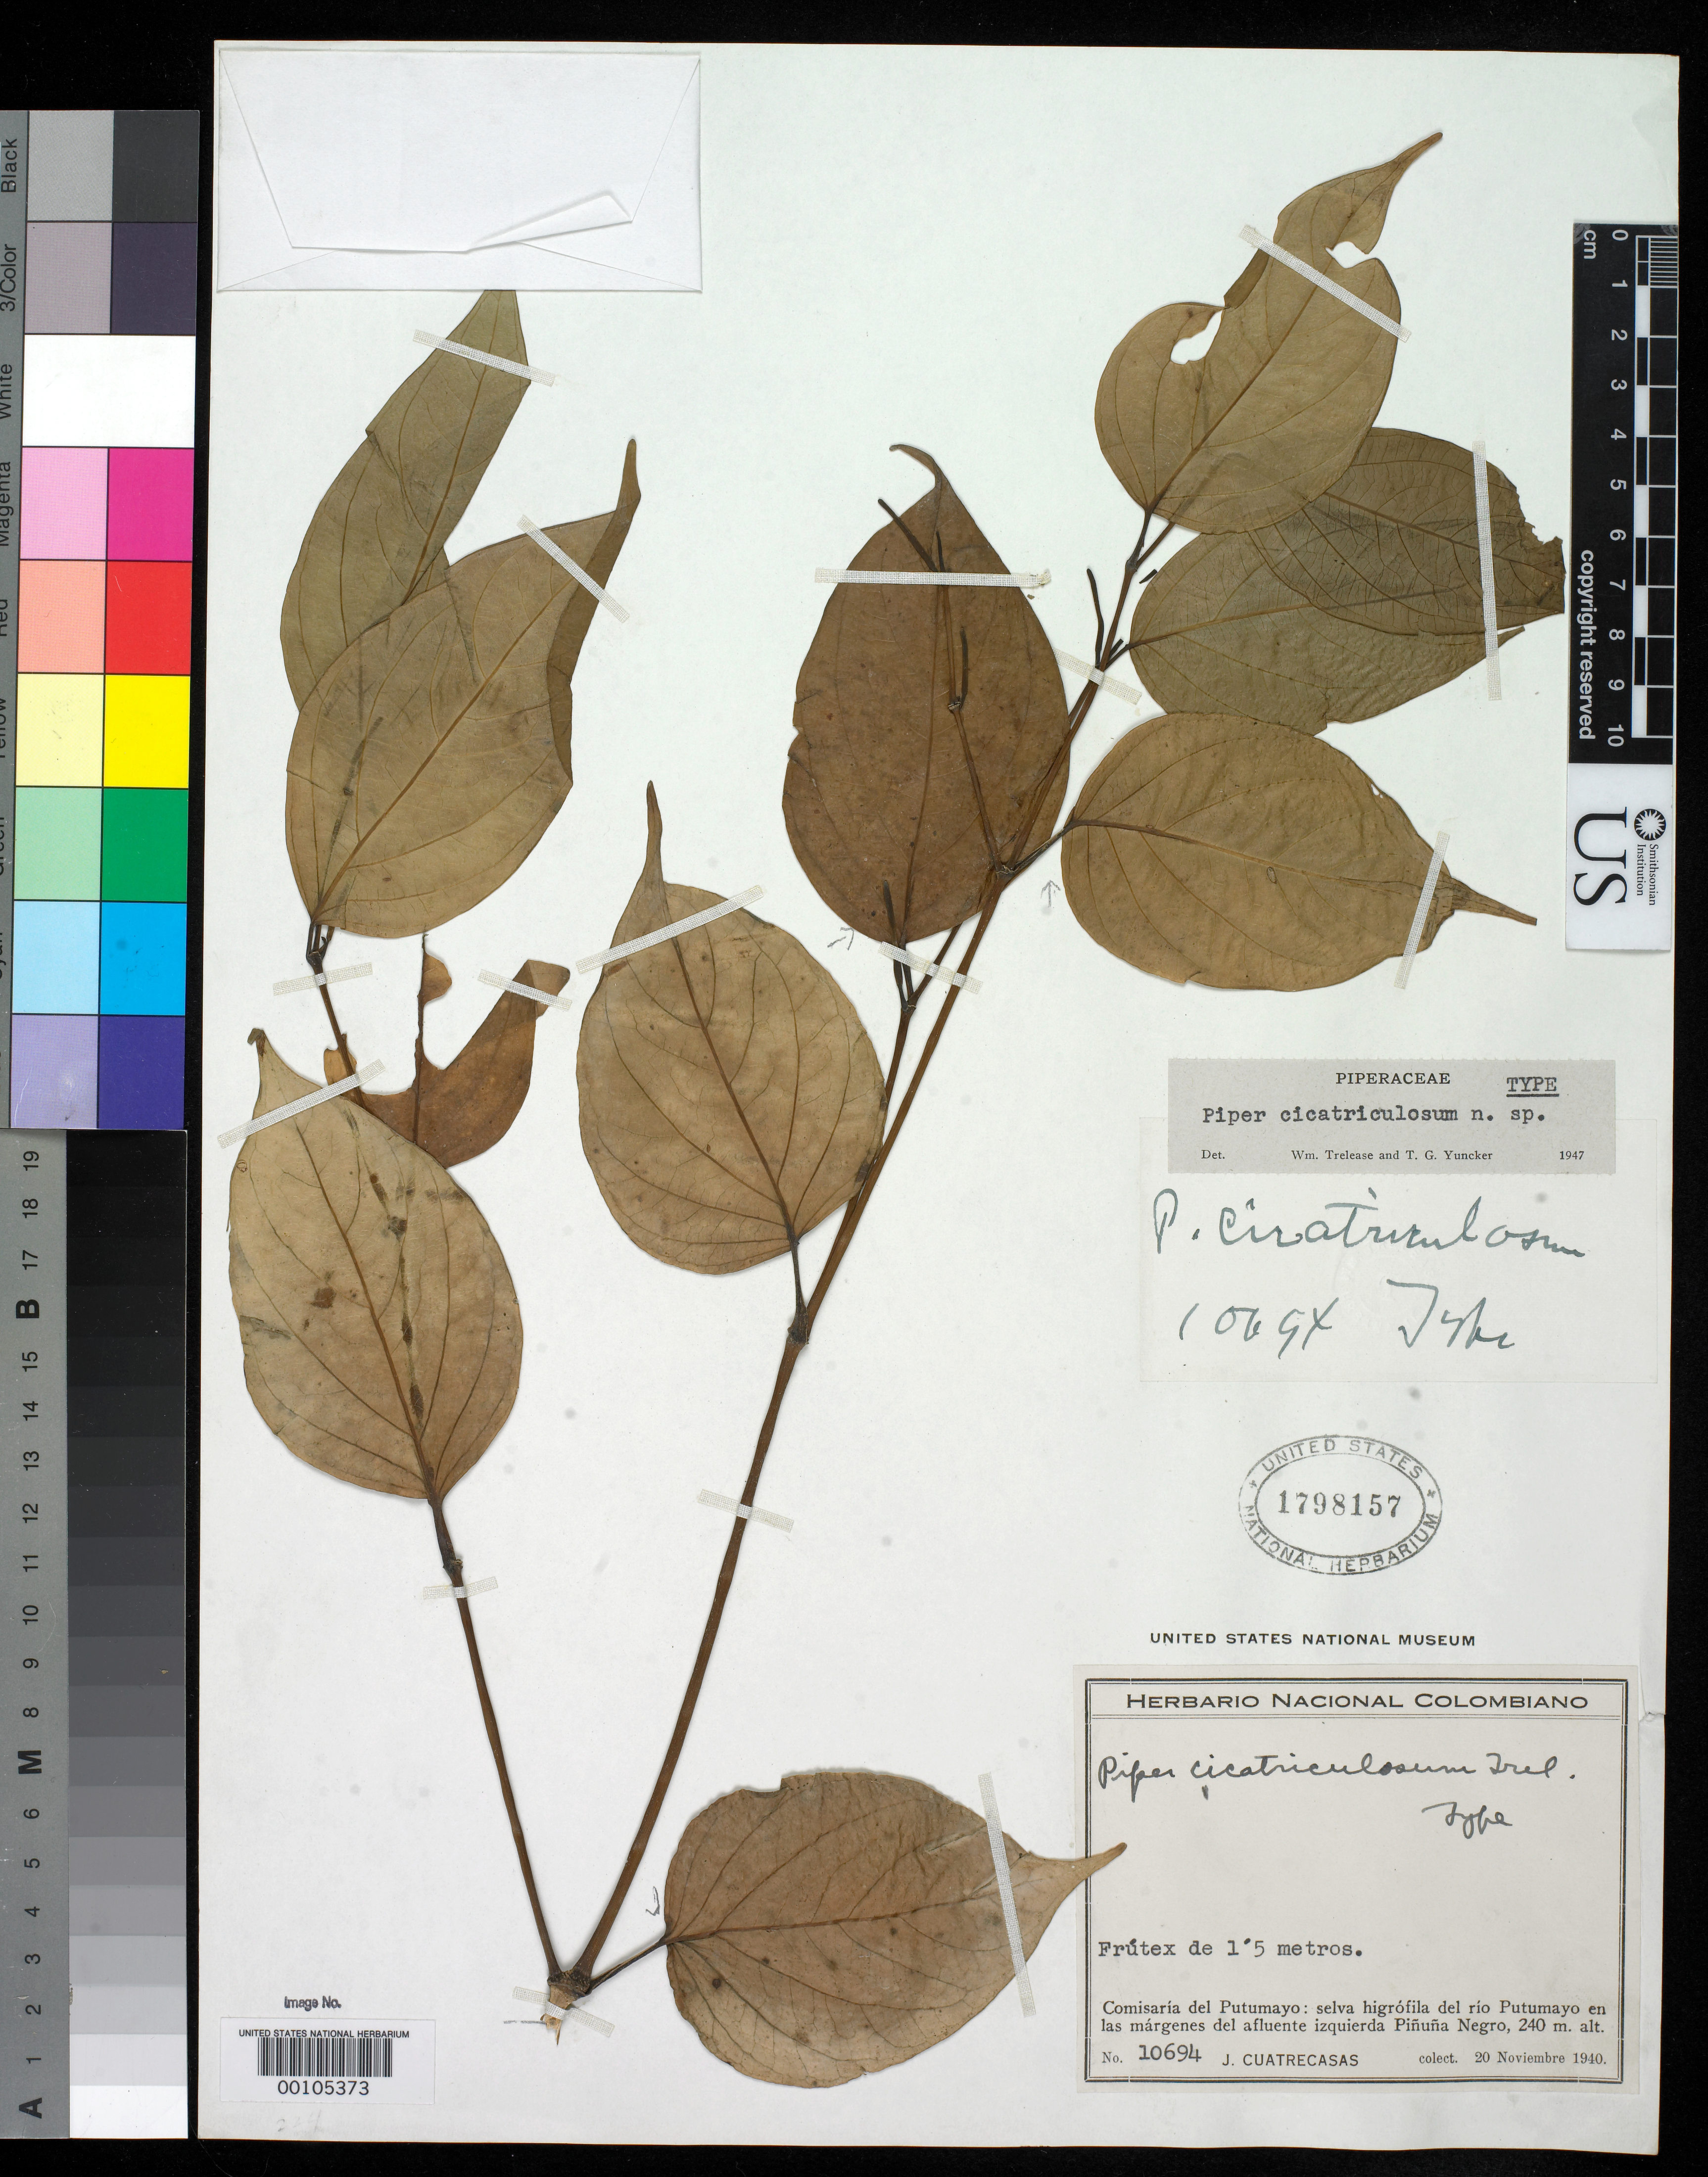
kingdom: Plantae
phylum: Tracheophyta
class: Magnoliopsida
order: Piperales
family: Piperaceae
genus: Piper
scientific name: Piper cicatriculosum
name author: Trel. & Yunck.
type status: Holotype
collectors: J. Cuatrecasas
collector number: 10694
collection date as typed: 20 Nov 1940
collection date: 1940-11-20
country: Colombia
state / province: Putumayo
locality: Rio Putumayo.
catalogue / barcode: US 1798157